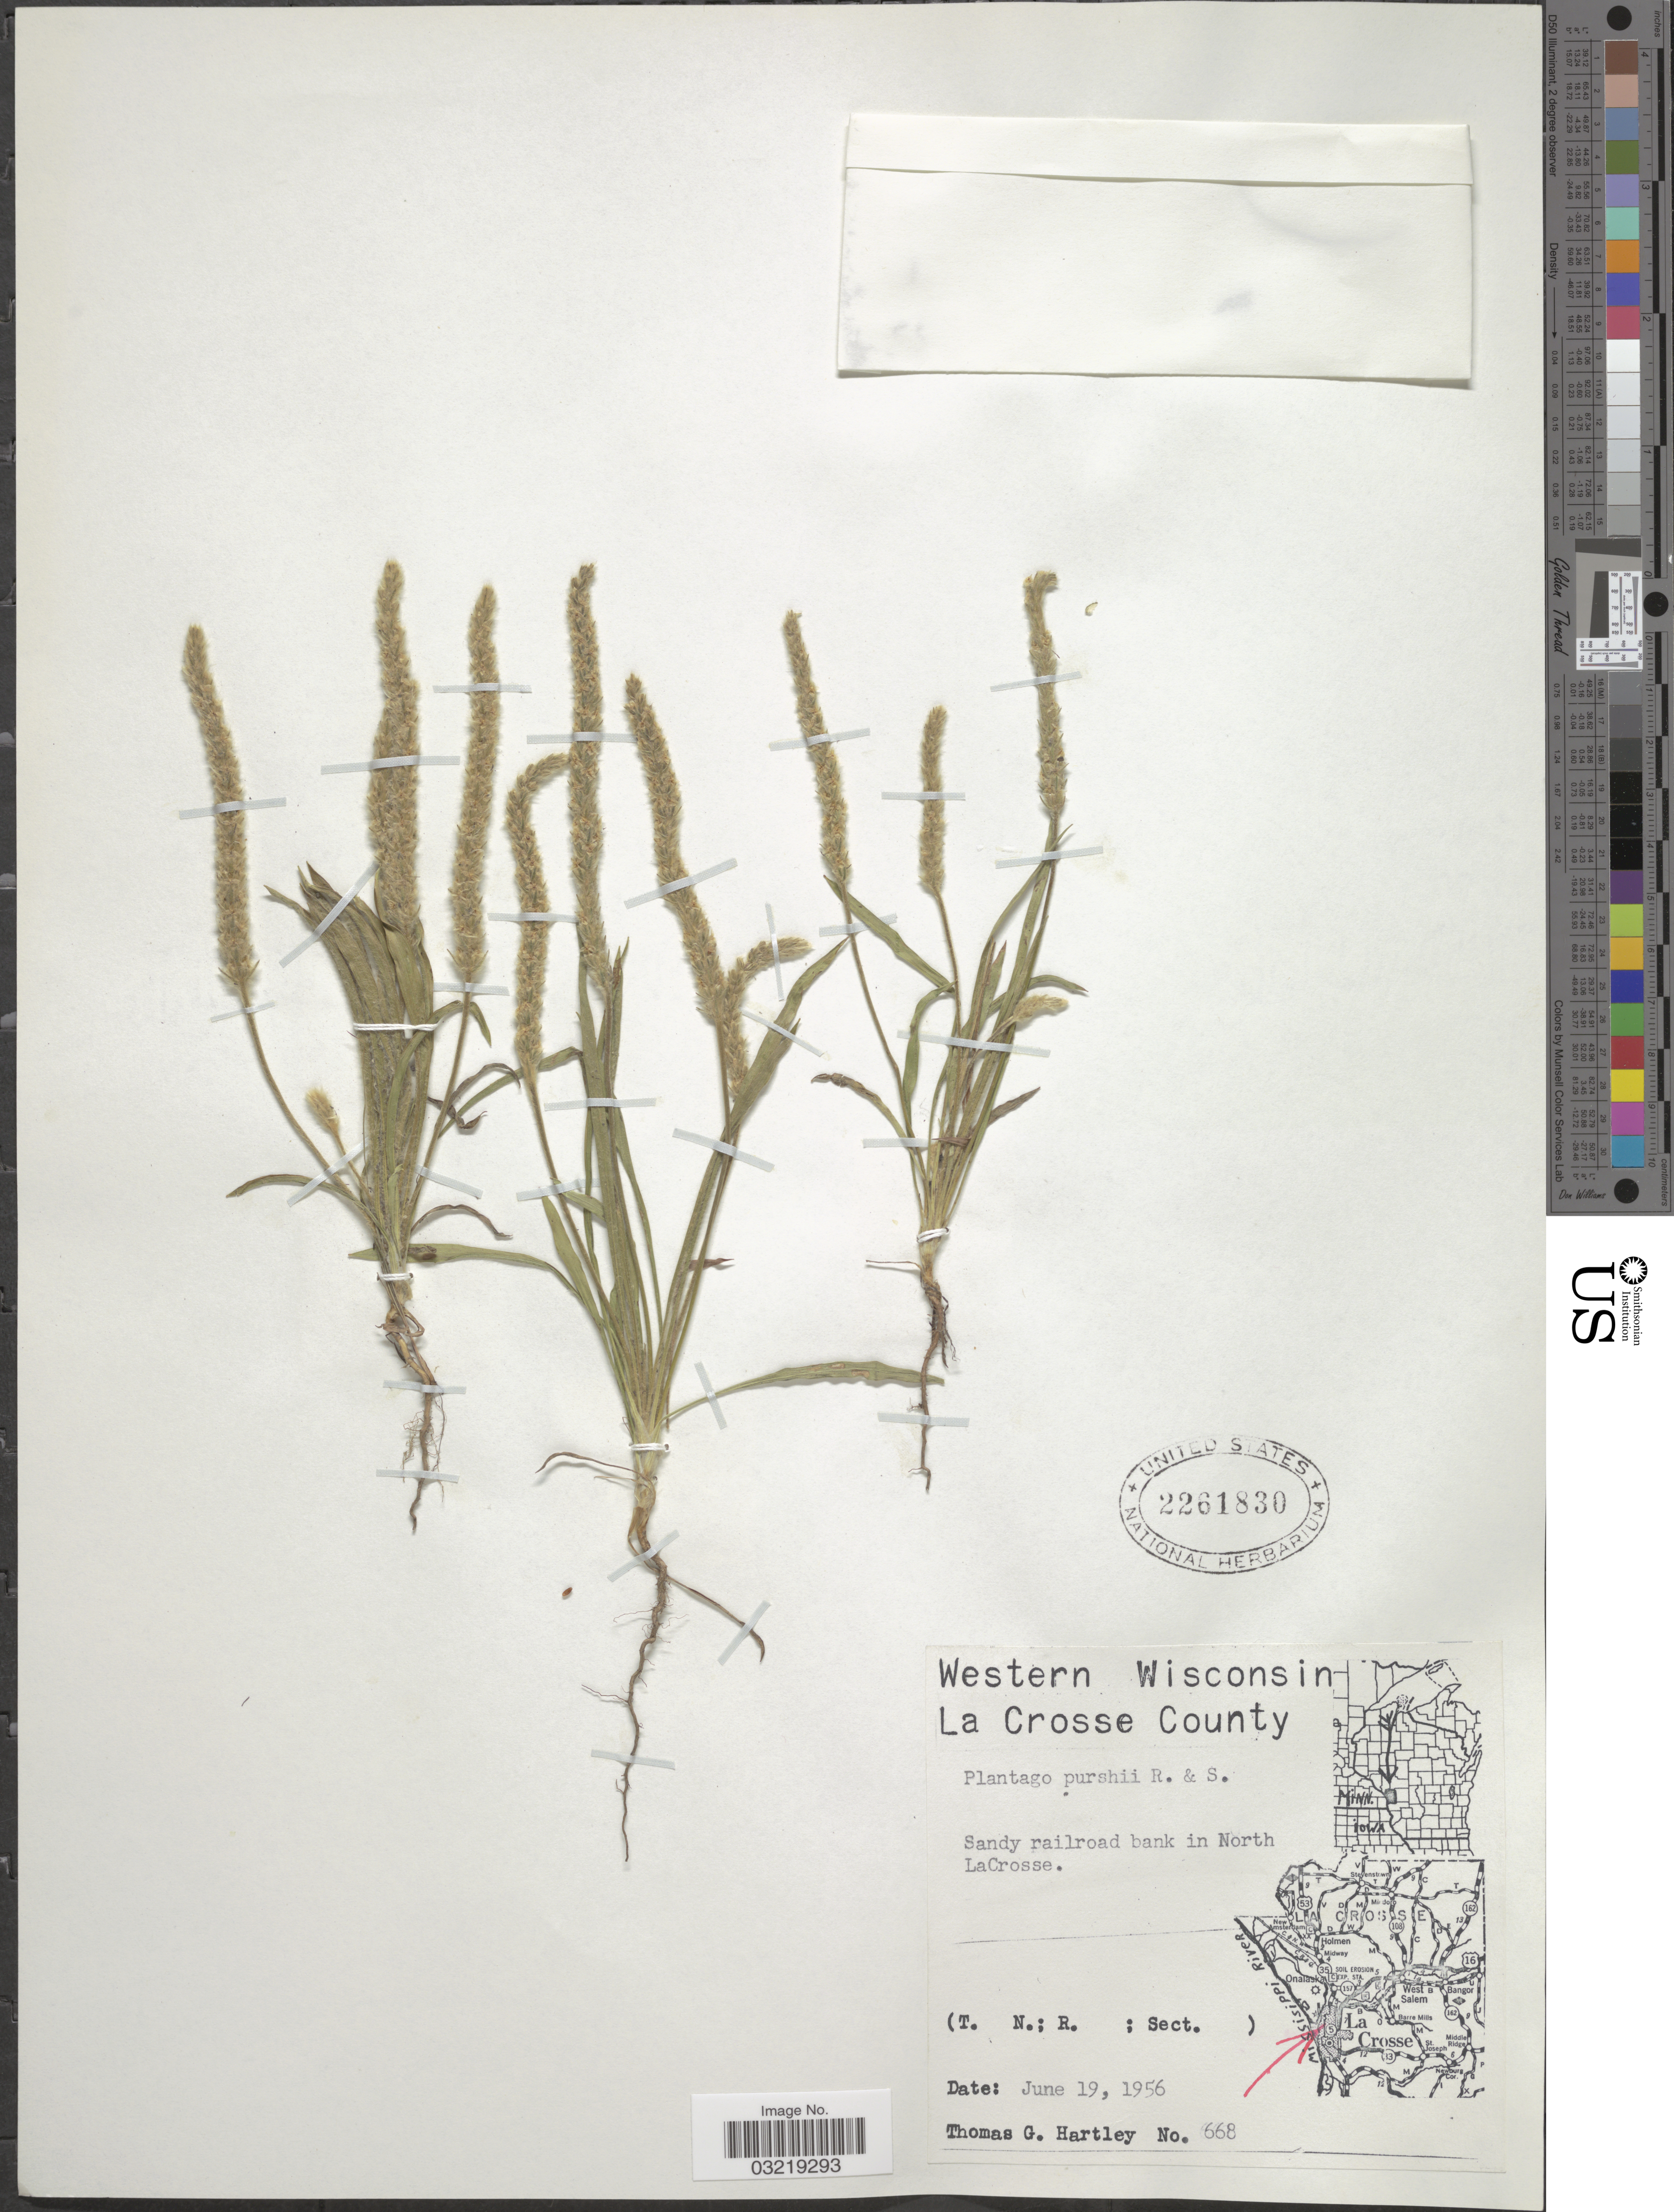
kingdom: Plantae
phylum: Tracheophyta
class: Magnoliopsida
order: Lamiales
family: Plantaginaceae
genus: Plantago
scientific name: Plantago patagonica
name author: Jacq.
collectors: T. G. Hartley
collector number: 668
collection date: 1956-06-19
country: United States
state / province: Wisconsin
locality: Western Wisconsin. La Crosse County. Sandy railroad bank in North LaCrosse.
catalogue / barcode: US 2261830